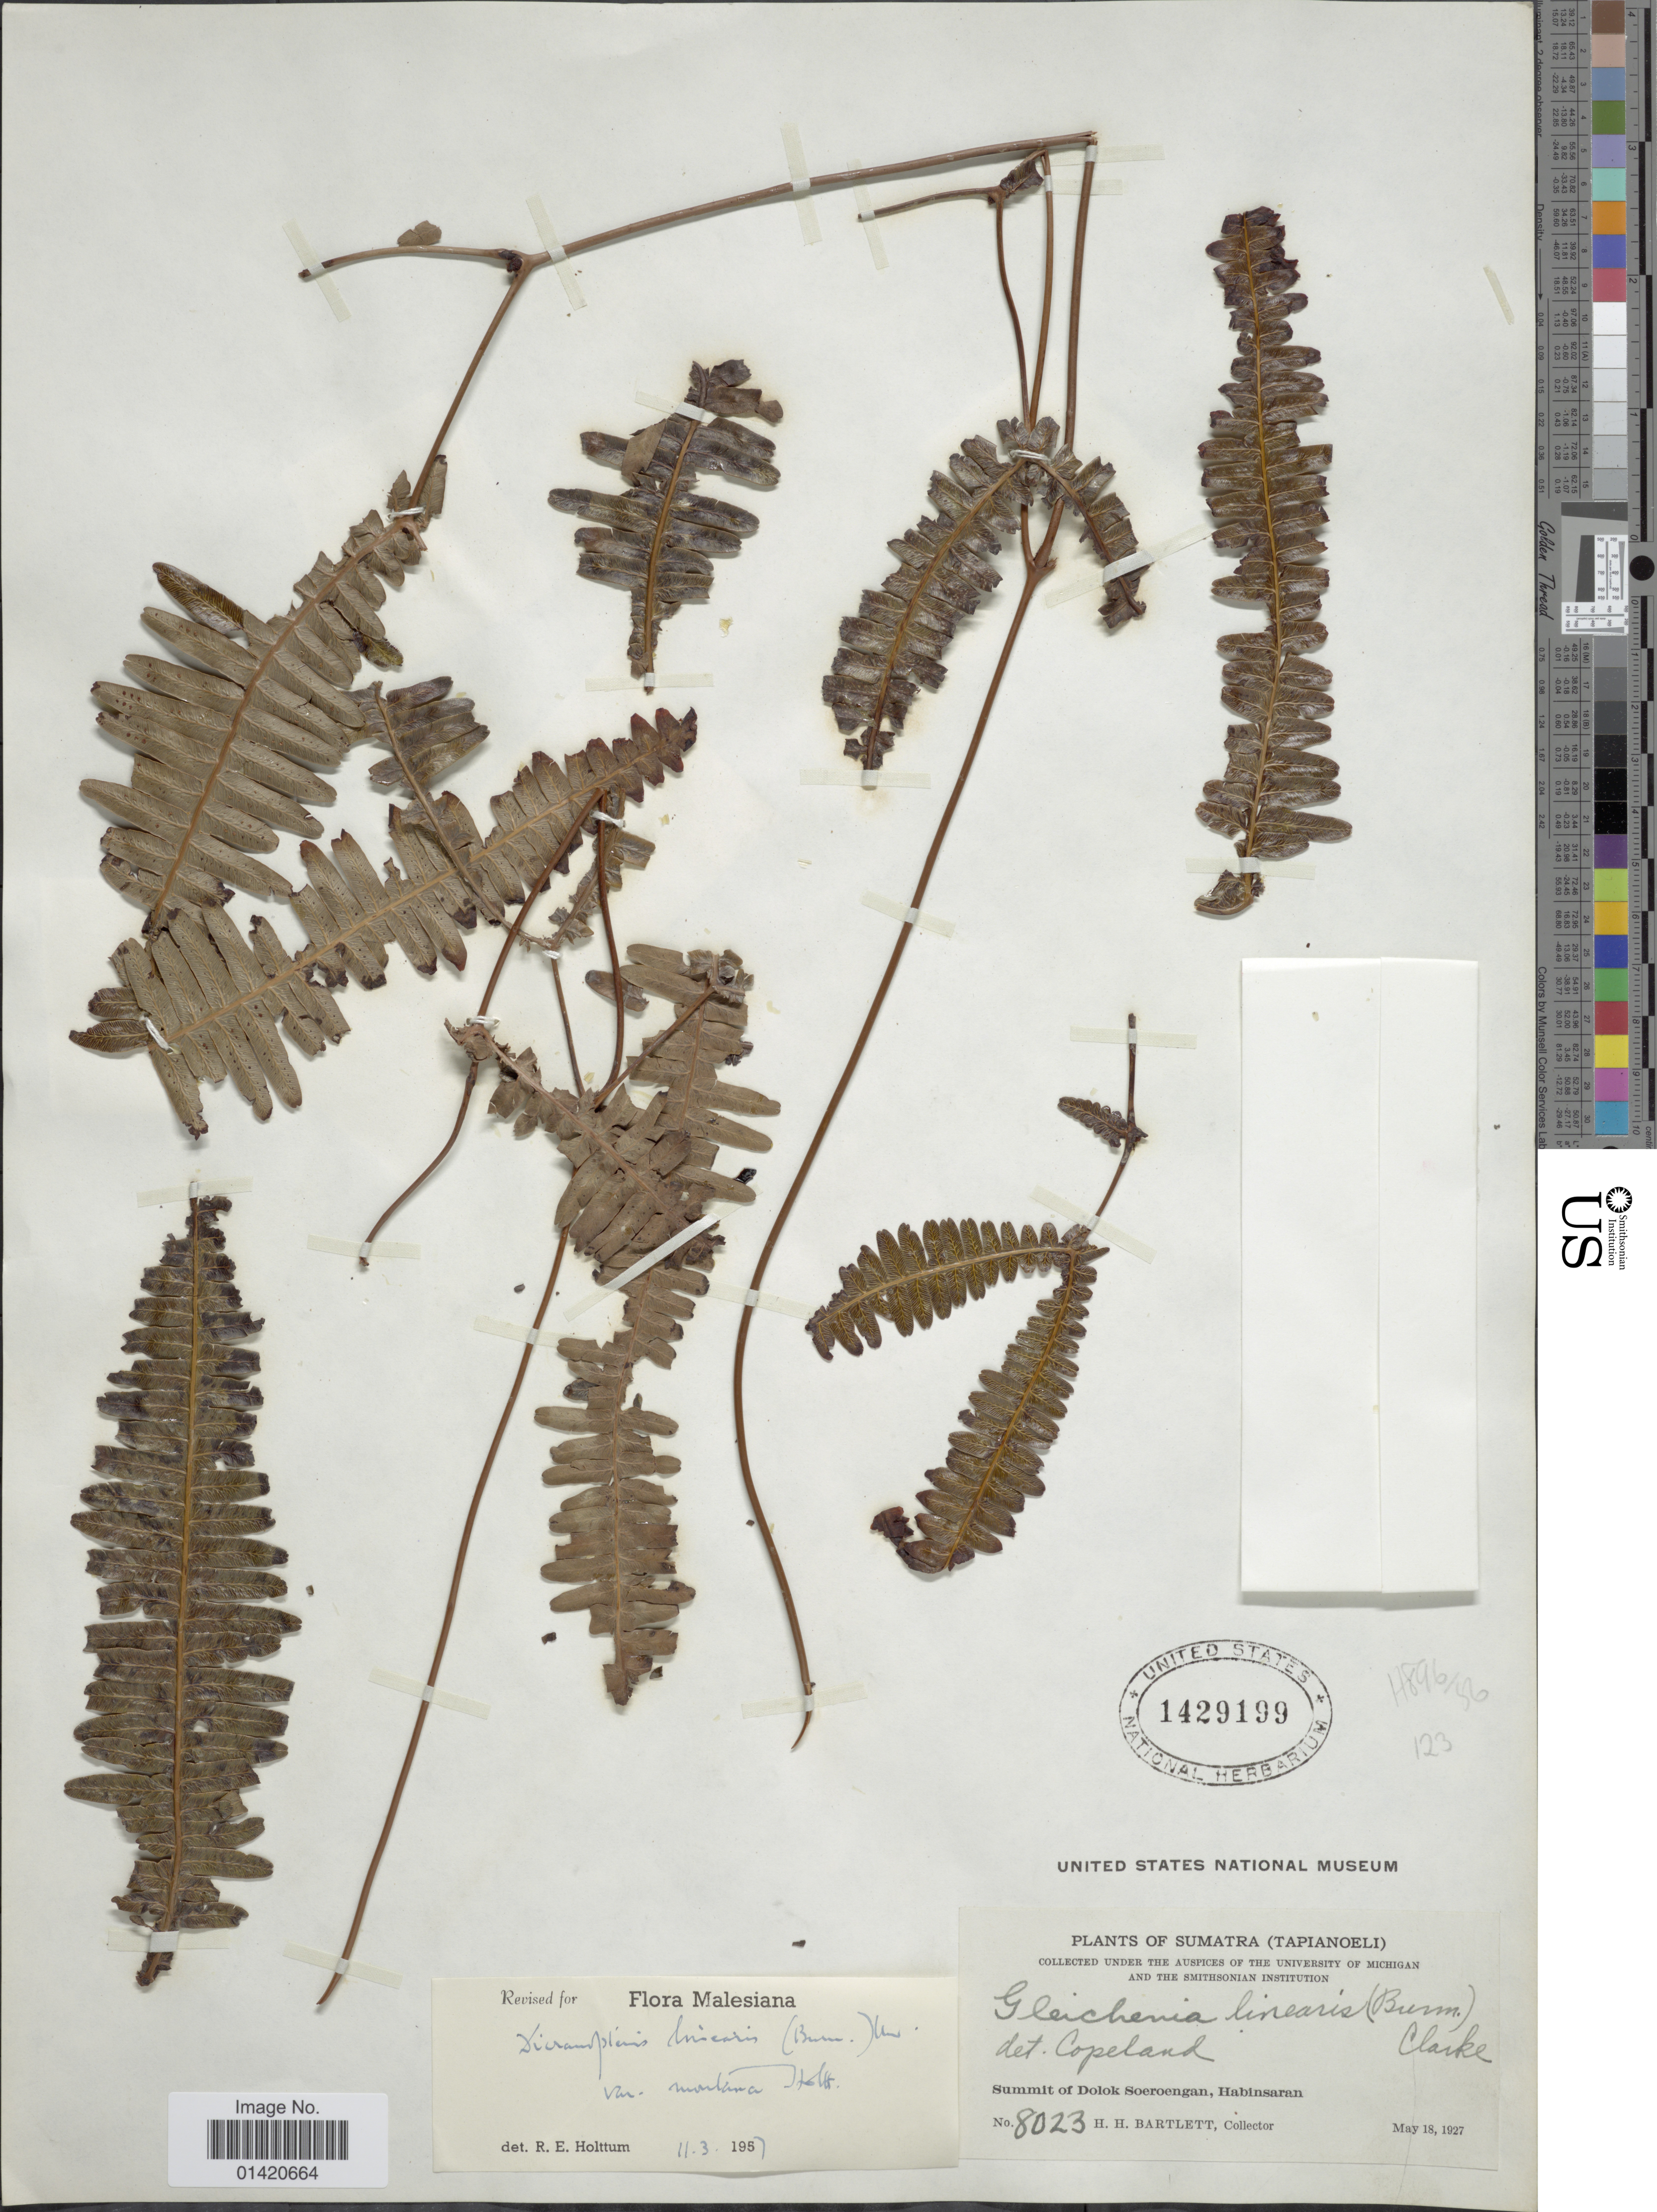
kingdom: Plantae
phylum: Tracheophyta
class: Polypodiopsida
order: Gleicheniales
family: Gleicheniaceae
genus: Dicranopteris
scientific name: Dicranopteris linearis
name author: (Burm. f.) Underw.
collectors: H. H. Bartlett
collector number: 8023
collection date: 1927-05-18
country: Indonesia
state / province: Sumatra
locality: (Tapianoeli), Summit of Dolok Soeroengan, Habinsaran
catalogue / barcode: US 1429199